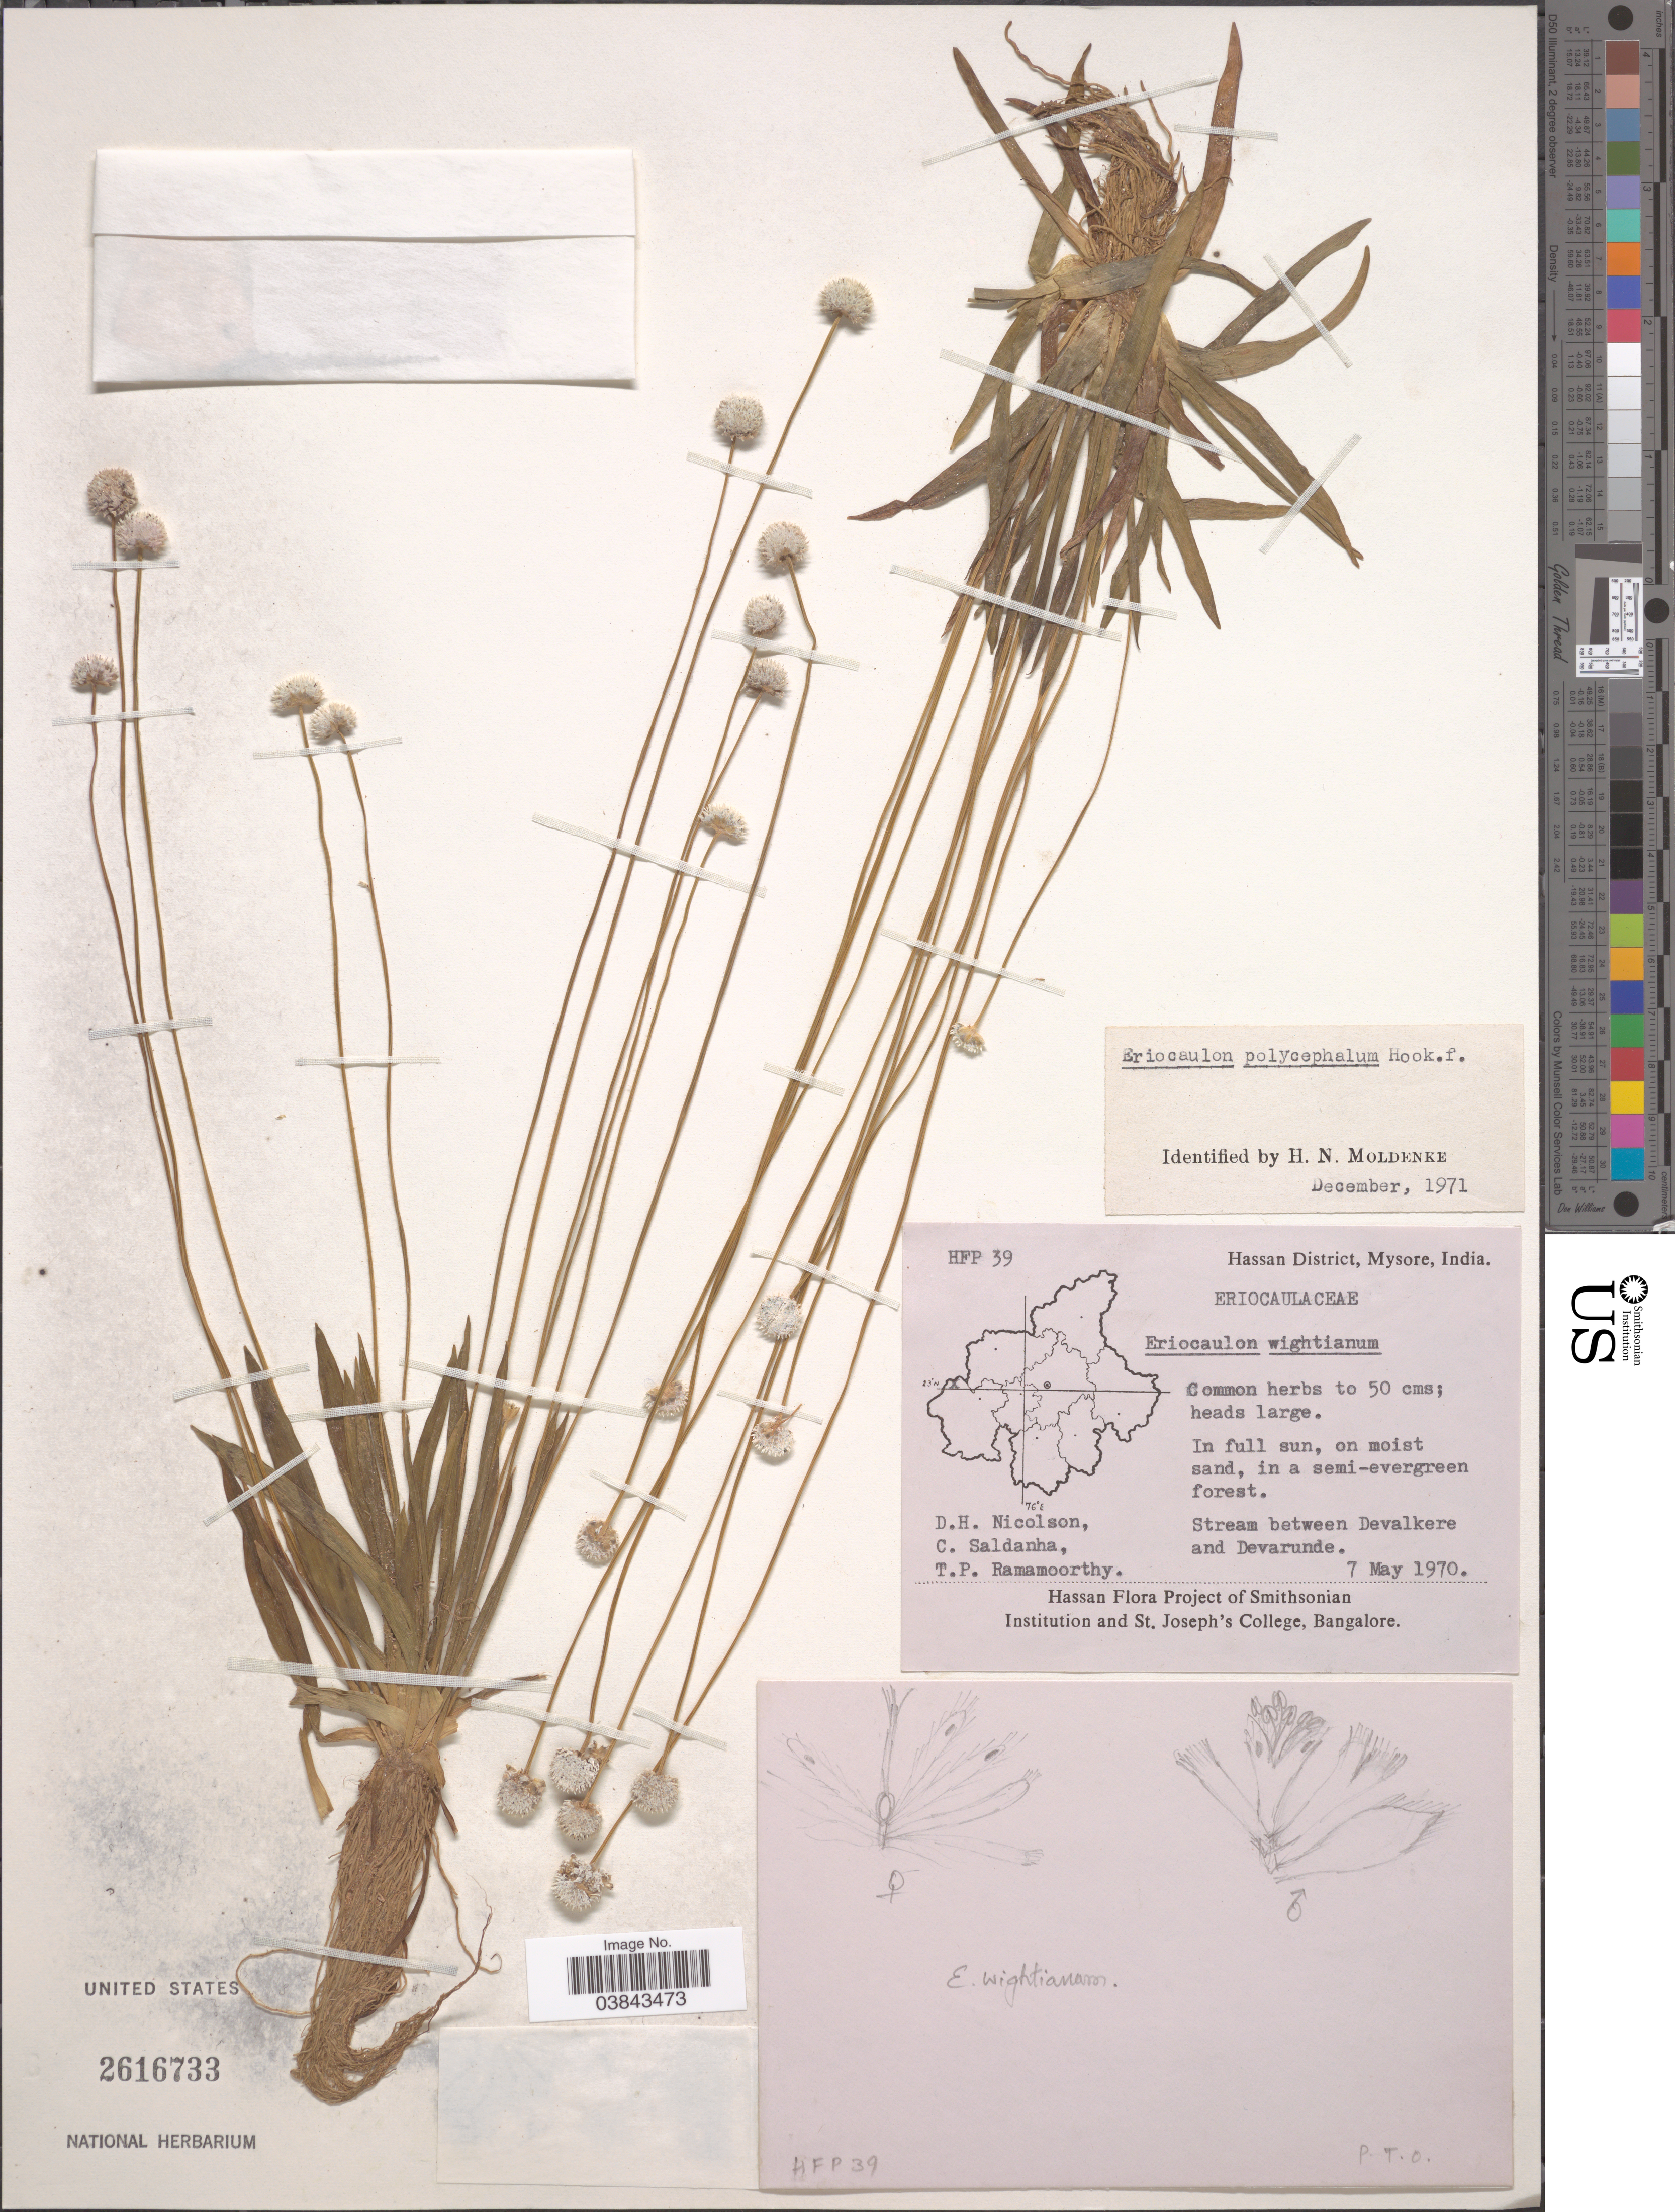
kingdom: Plantae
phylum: Tracheophyta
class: Liliopsida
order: Poales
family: Eriocaulaceae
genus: Eriocaulon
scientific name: Eriocaulon polycephalum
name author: Hook. f.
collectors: D. H. Nicolson, C. Saldanha & T. P. Ramamoorthy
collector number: HFP 39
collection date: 1970-05-07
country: India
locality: Hassan District, Mysore. Stream between Devalkere and Devarunde.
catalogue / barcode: US 2616733